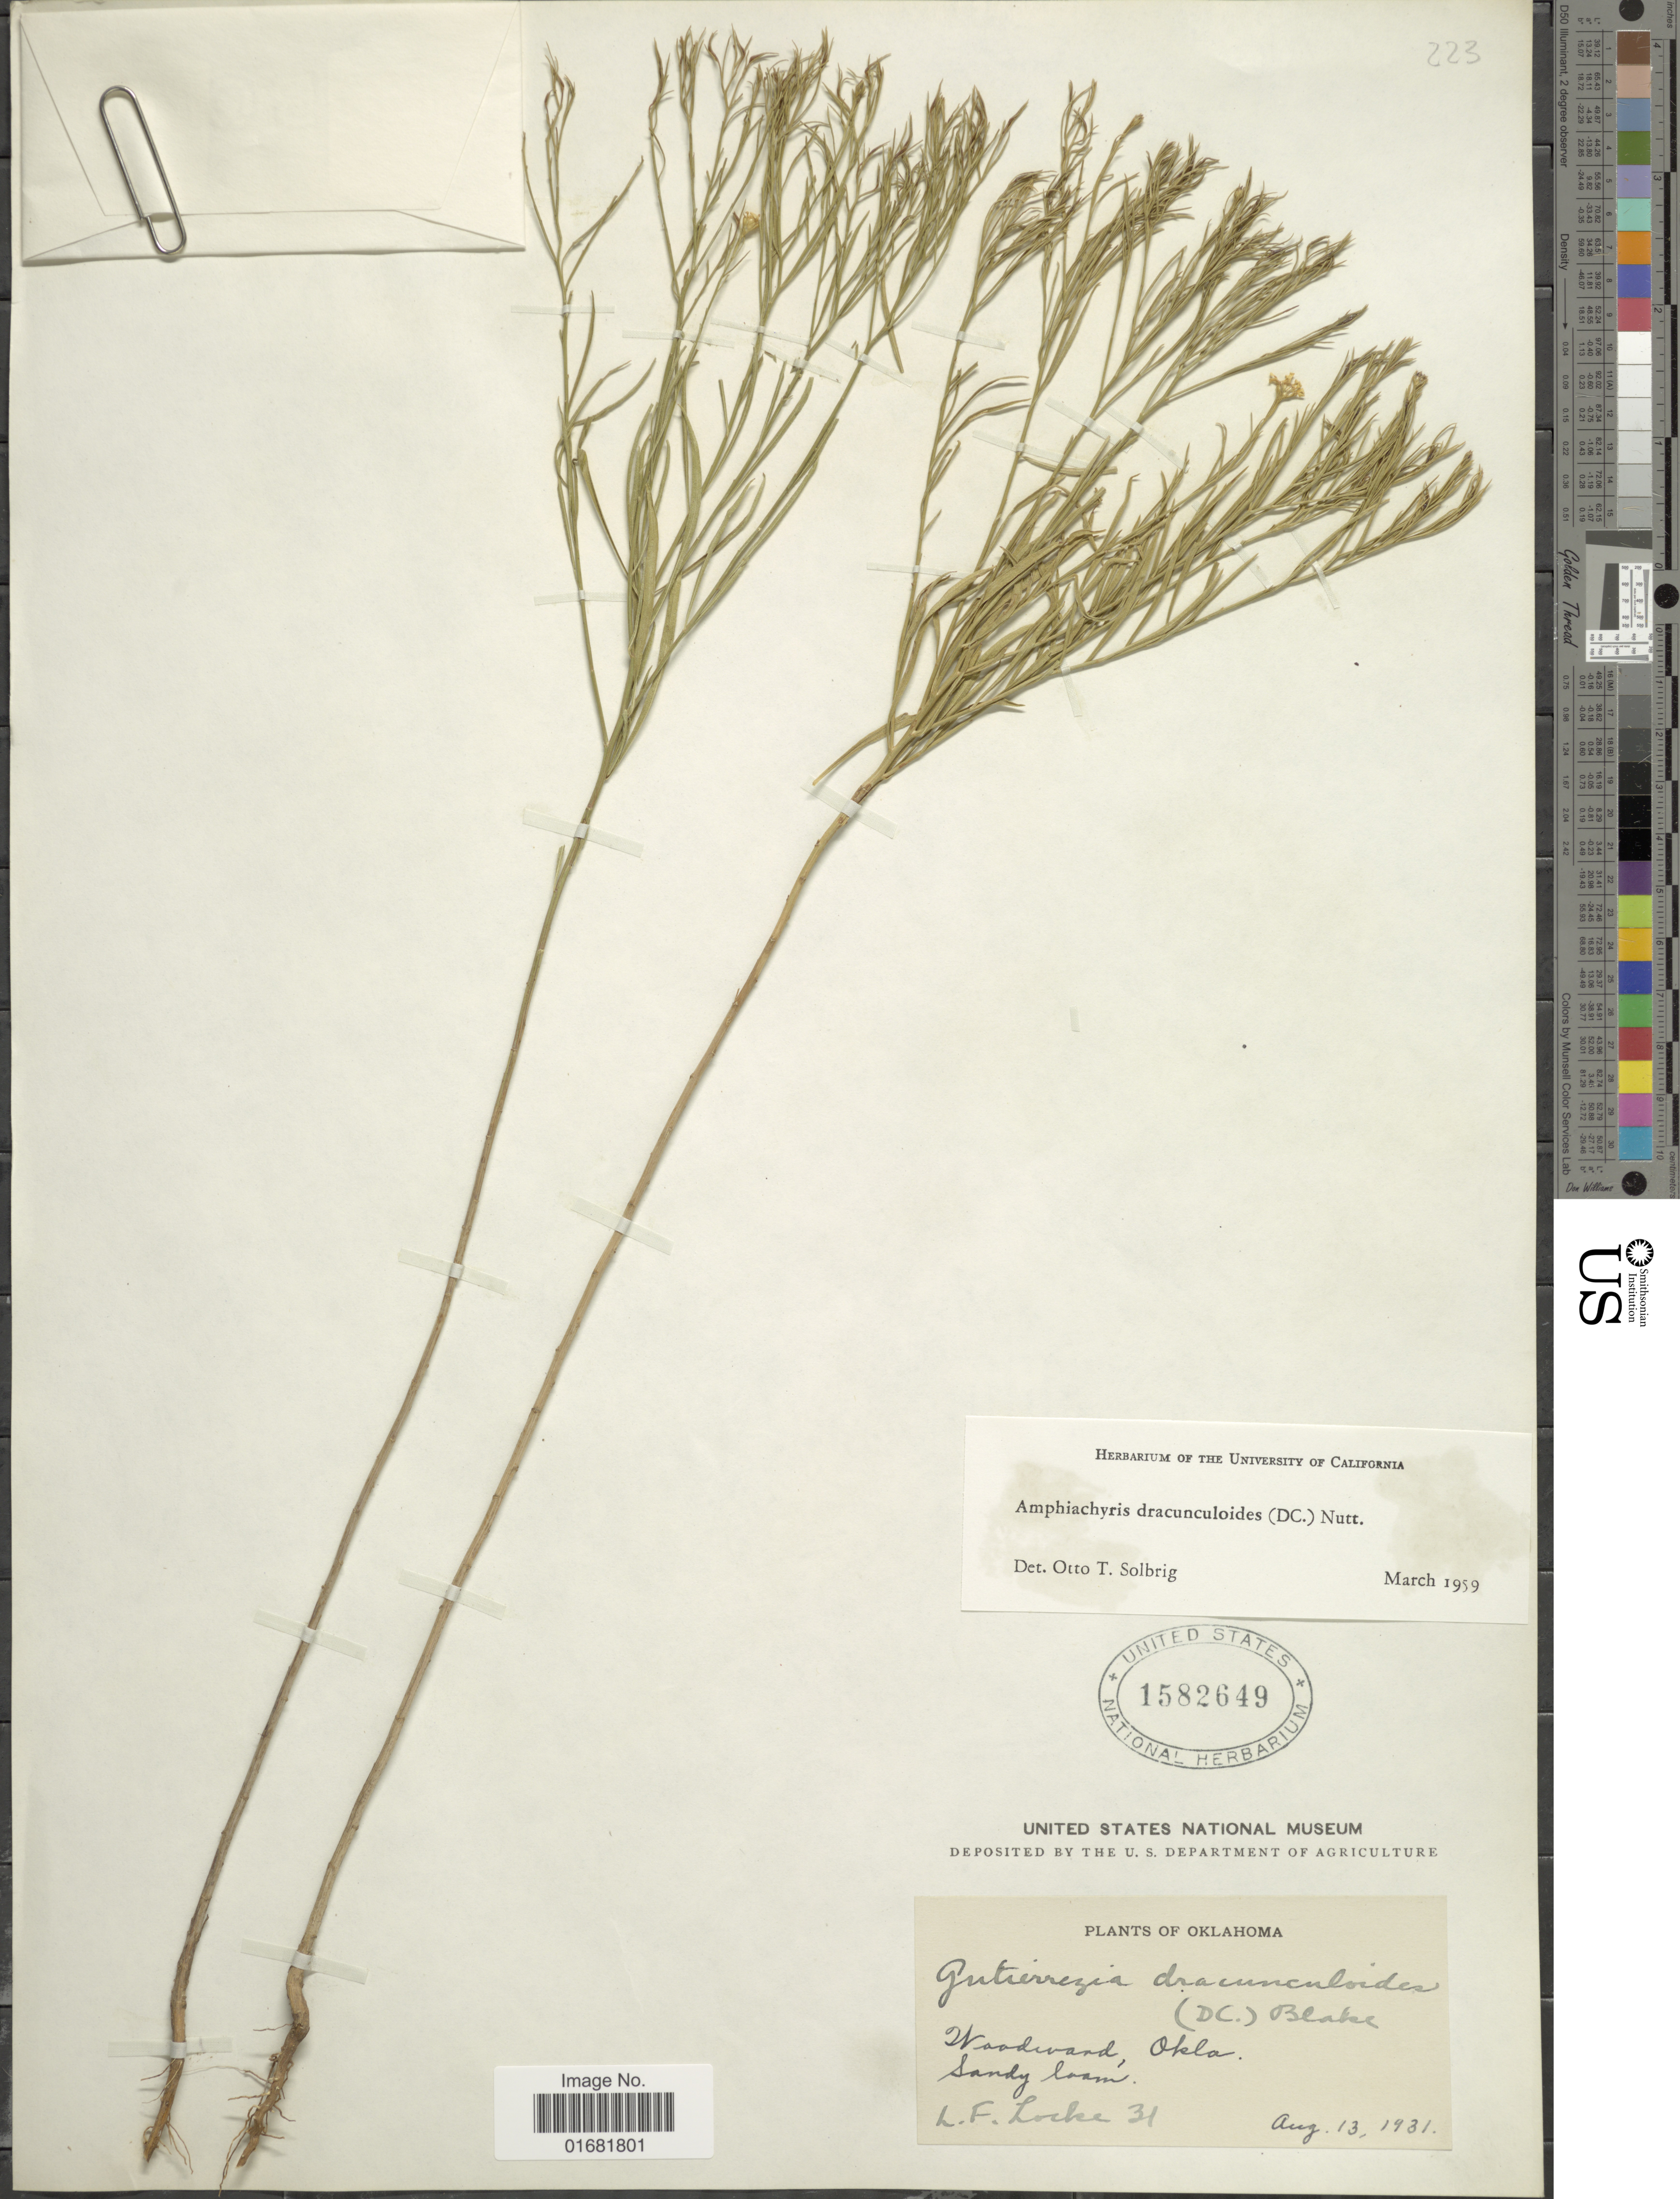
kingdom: Plantae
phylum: Tracheophyta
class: Magnoliopsida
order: Asterales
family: Asteraceae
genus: Amphiachyris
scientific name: Amphiachyris dracunculoides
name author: (DC.) Nutt.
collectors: L. Locke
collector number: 31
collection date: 1931-08-13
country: United States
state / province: Oklahoma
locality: Woodward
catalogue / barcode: US 1582649